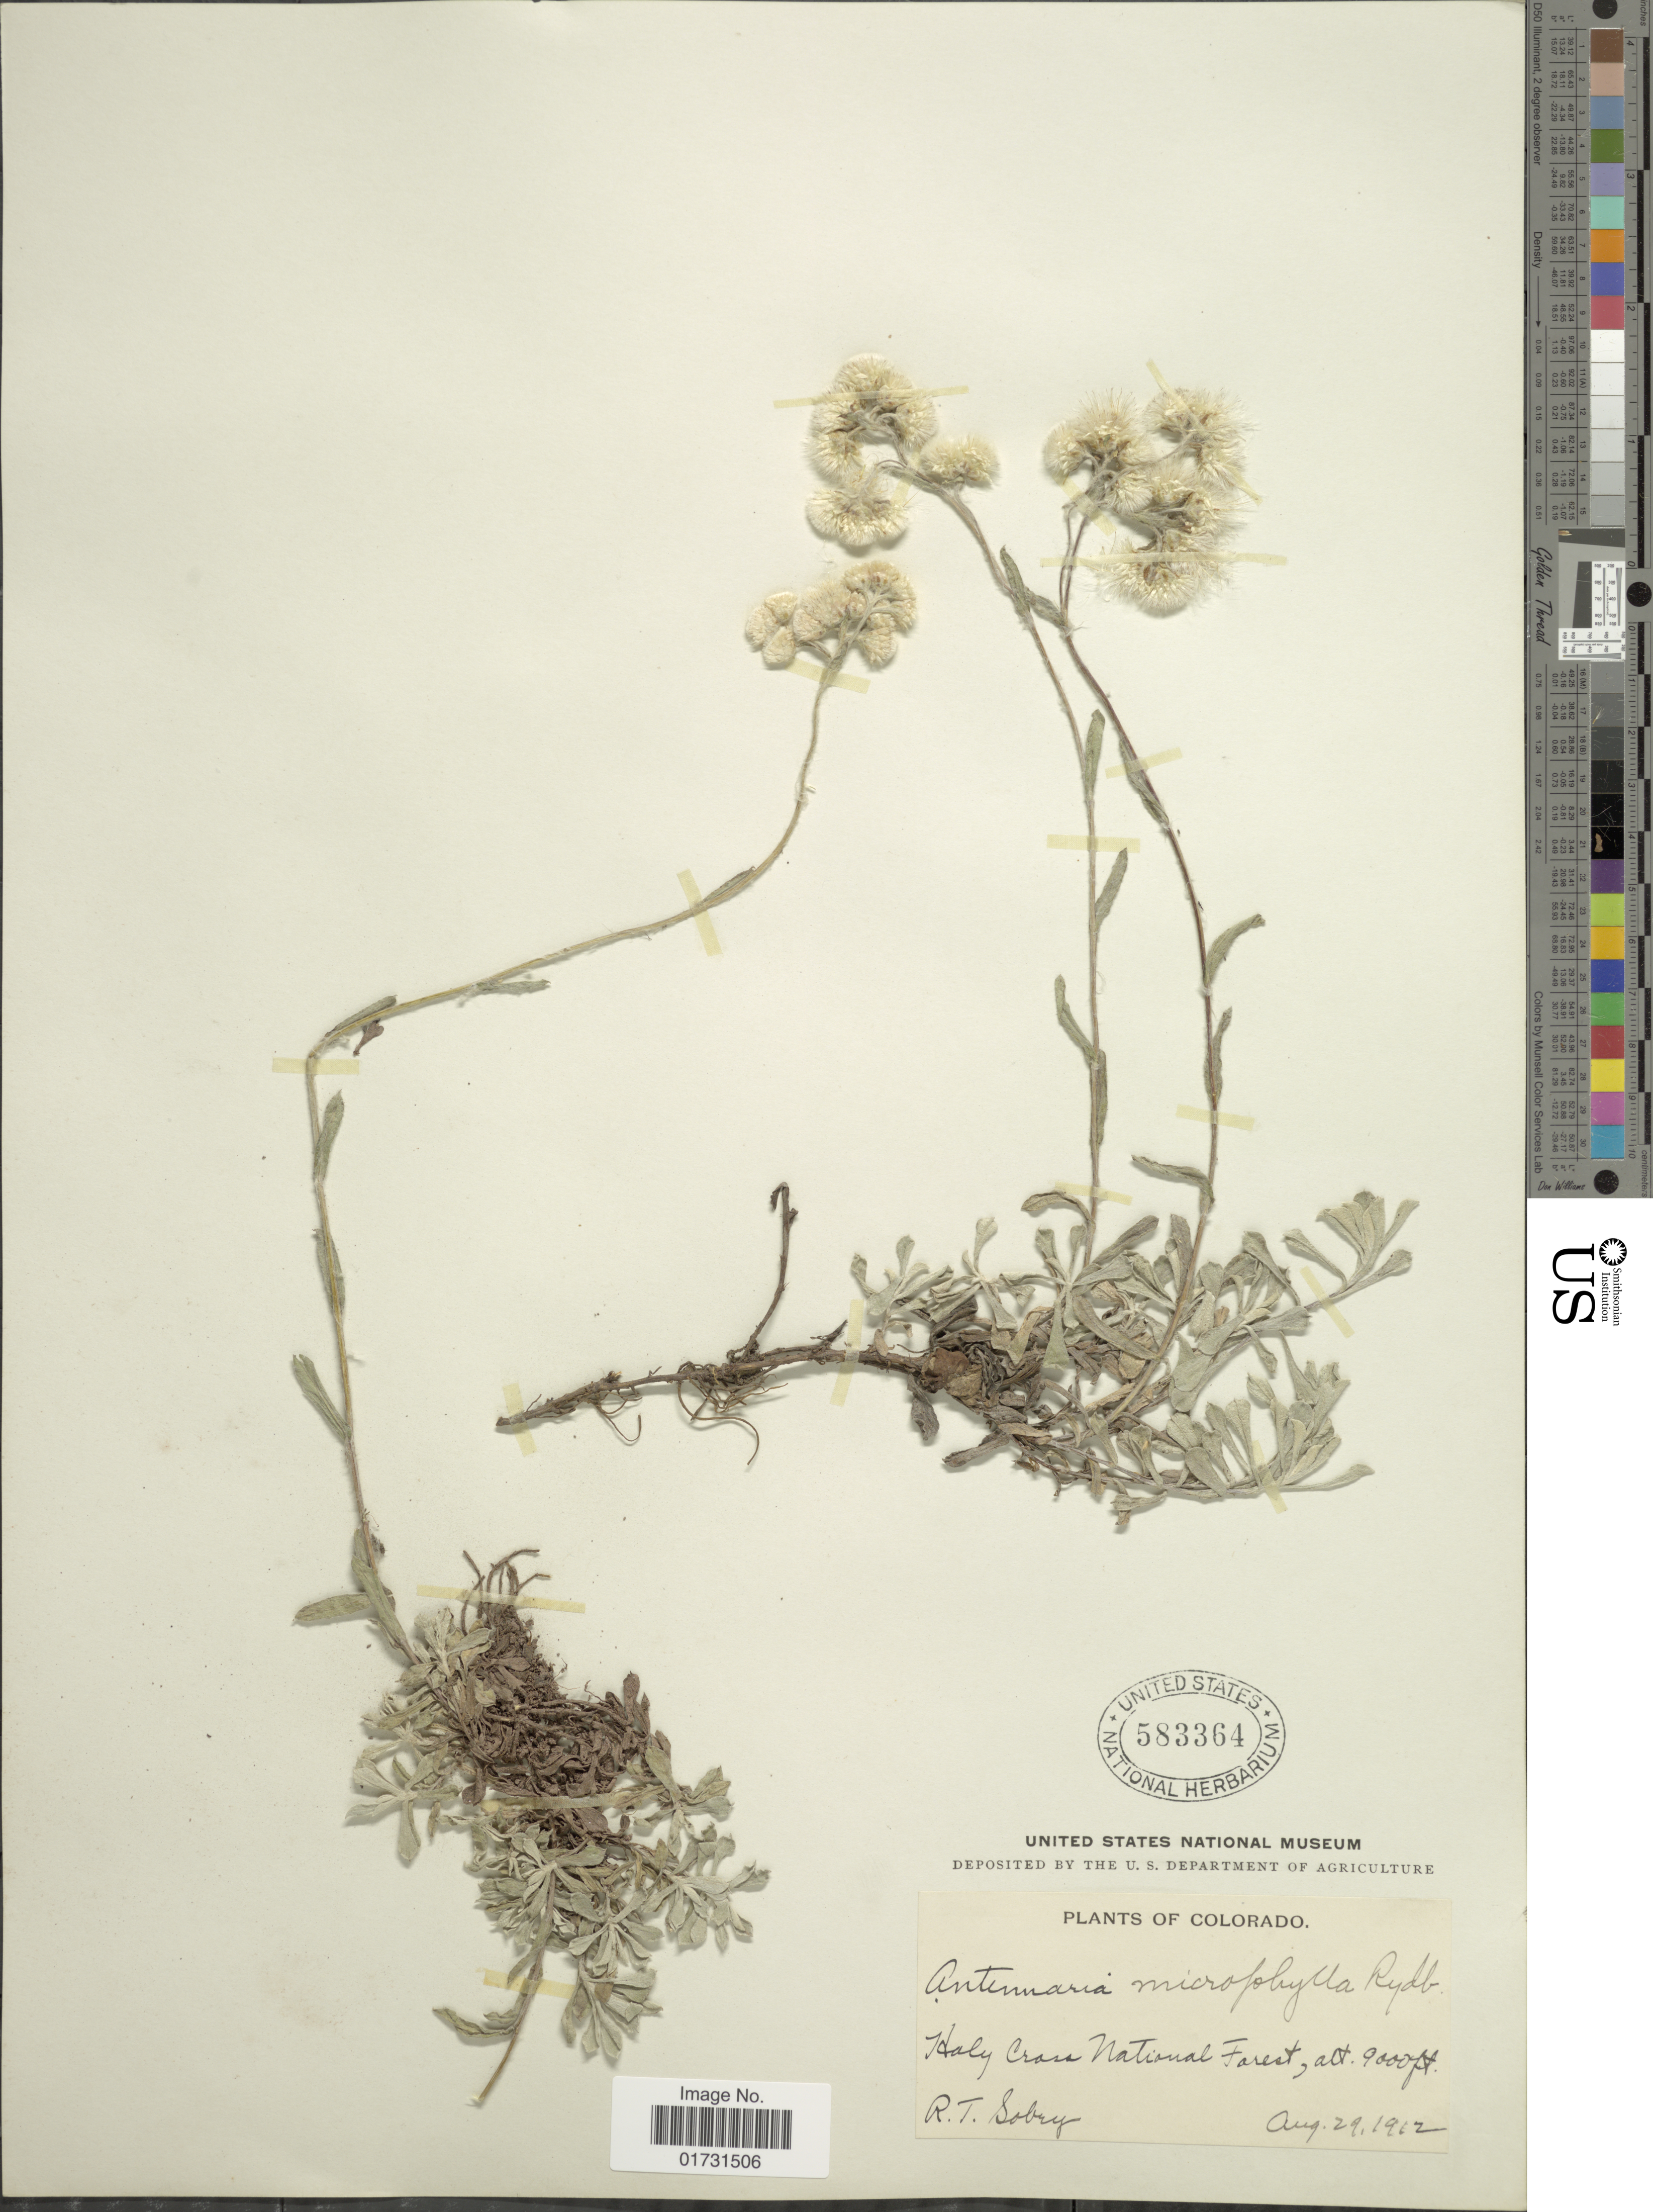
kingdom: Plantae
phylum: Tracheophyta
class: Magnoliopsida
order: Asterales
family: Asteraceae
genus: Antennaria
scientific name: Antennaria microphylla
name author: Rydb.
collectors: R. Sobry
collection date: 1912-08-29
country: United States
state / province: Colorado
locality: Holy Cross National Forest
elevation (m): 2743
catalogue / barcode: US 583364